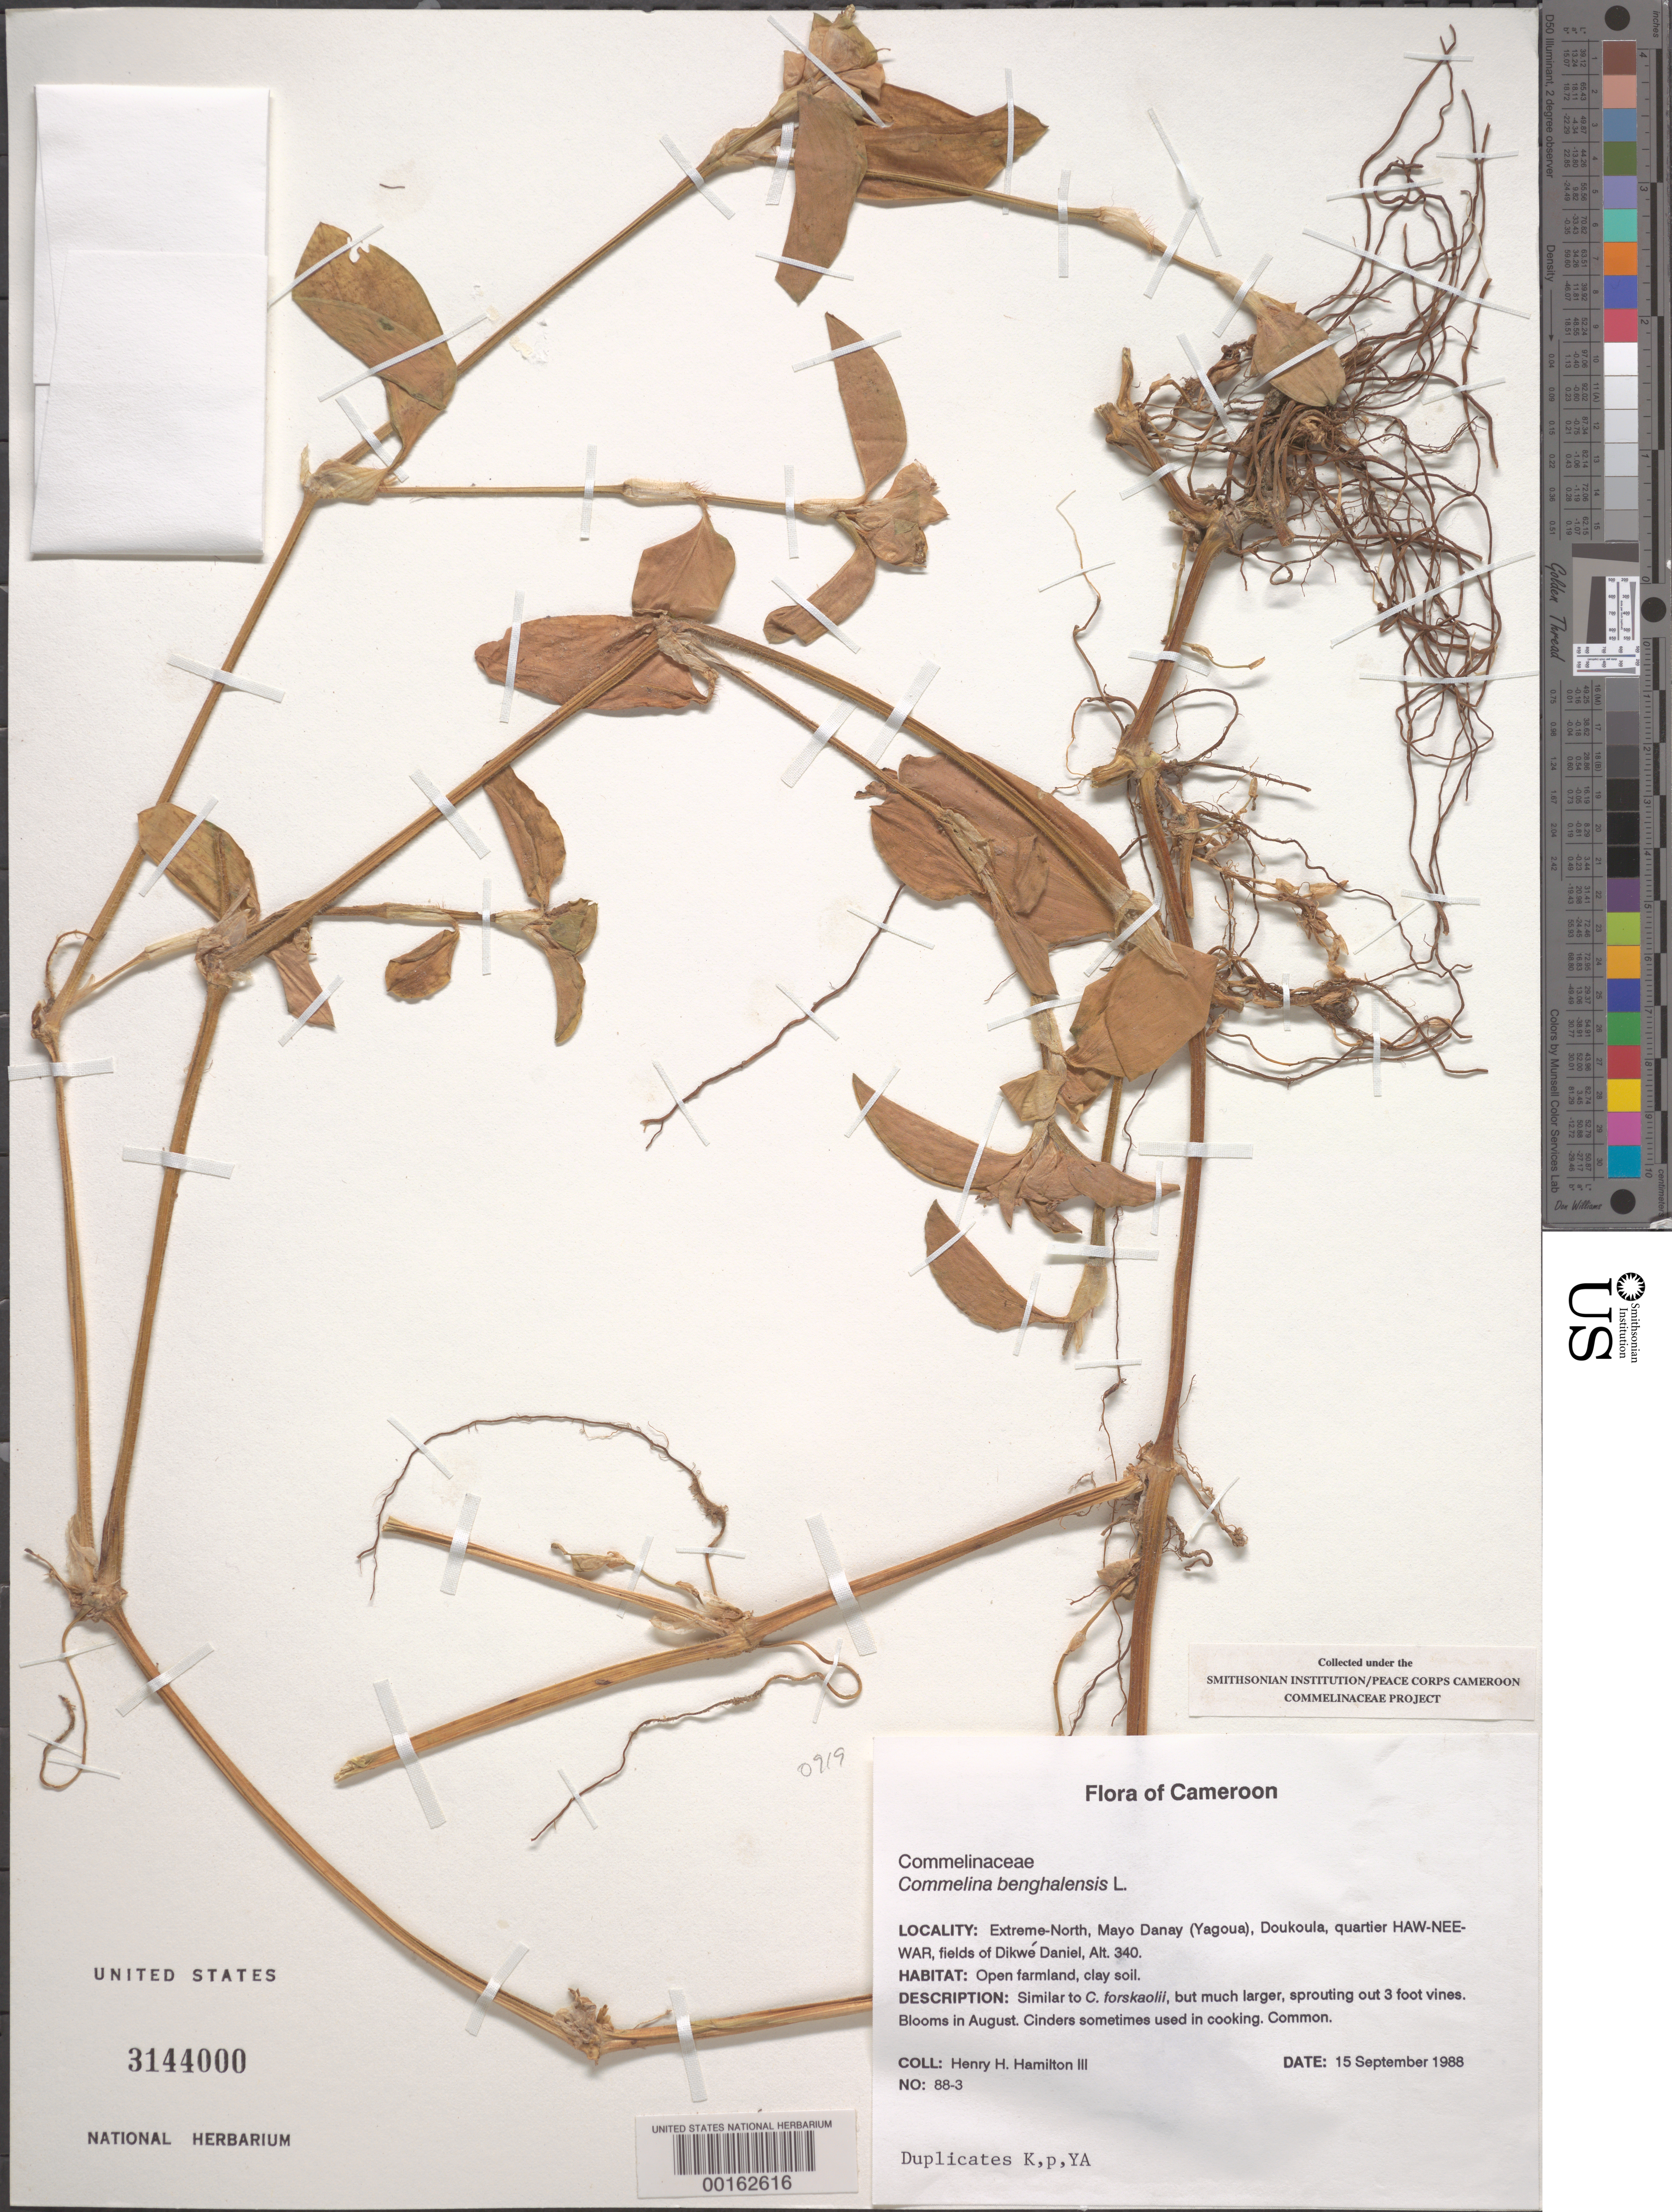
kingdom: Plantae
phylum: Tracheophyta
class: Liliopsida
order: Commelinales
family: Commelinaceae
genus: Commelina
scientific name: Commelina benghalensis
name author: L.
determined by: Faden, Robert B., (US), Smithsonian Institution - National Museum of Natural History (UNITED STATES)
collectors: H. H. Hamilton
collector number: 88-3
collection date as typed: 15 Sep 1988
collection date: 1988-09-15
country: Cameroon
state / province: Extrême-nord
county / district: Mayo-danaï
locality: Yagoua dept., doukoula, quartier haw-nee-war, fields of dikwe daniel. [yagoua dept. = mayo-danaï dept.]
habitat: Open farmland, clay soil.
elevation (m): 340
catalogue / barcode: US 3144000